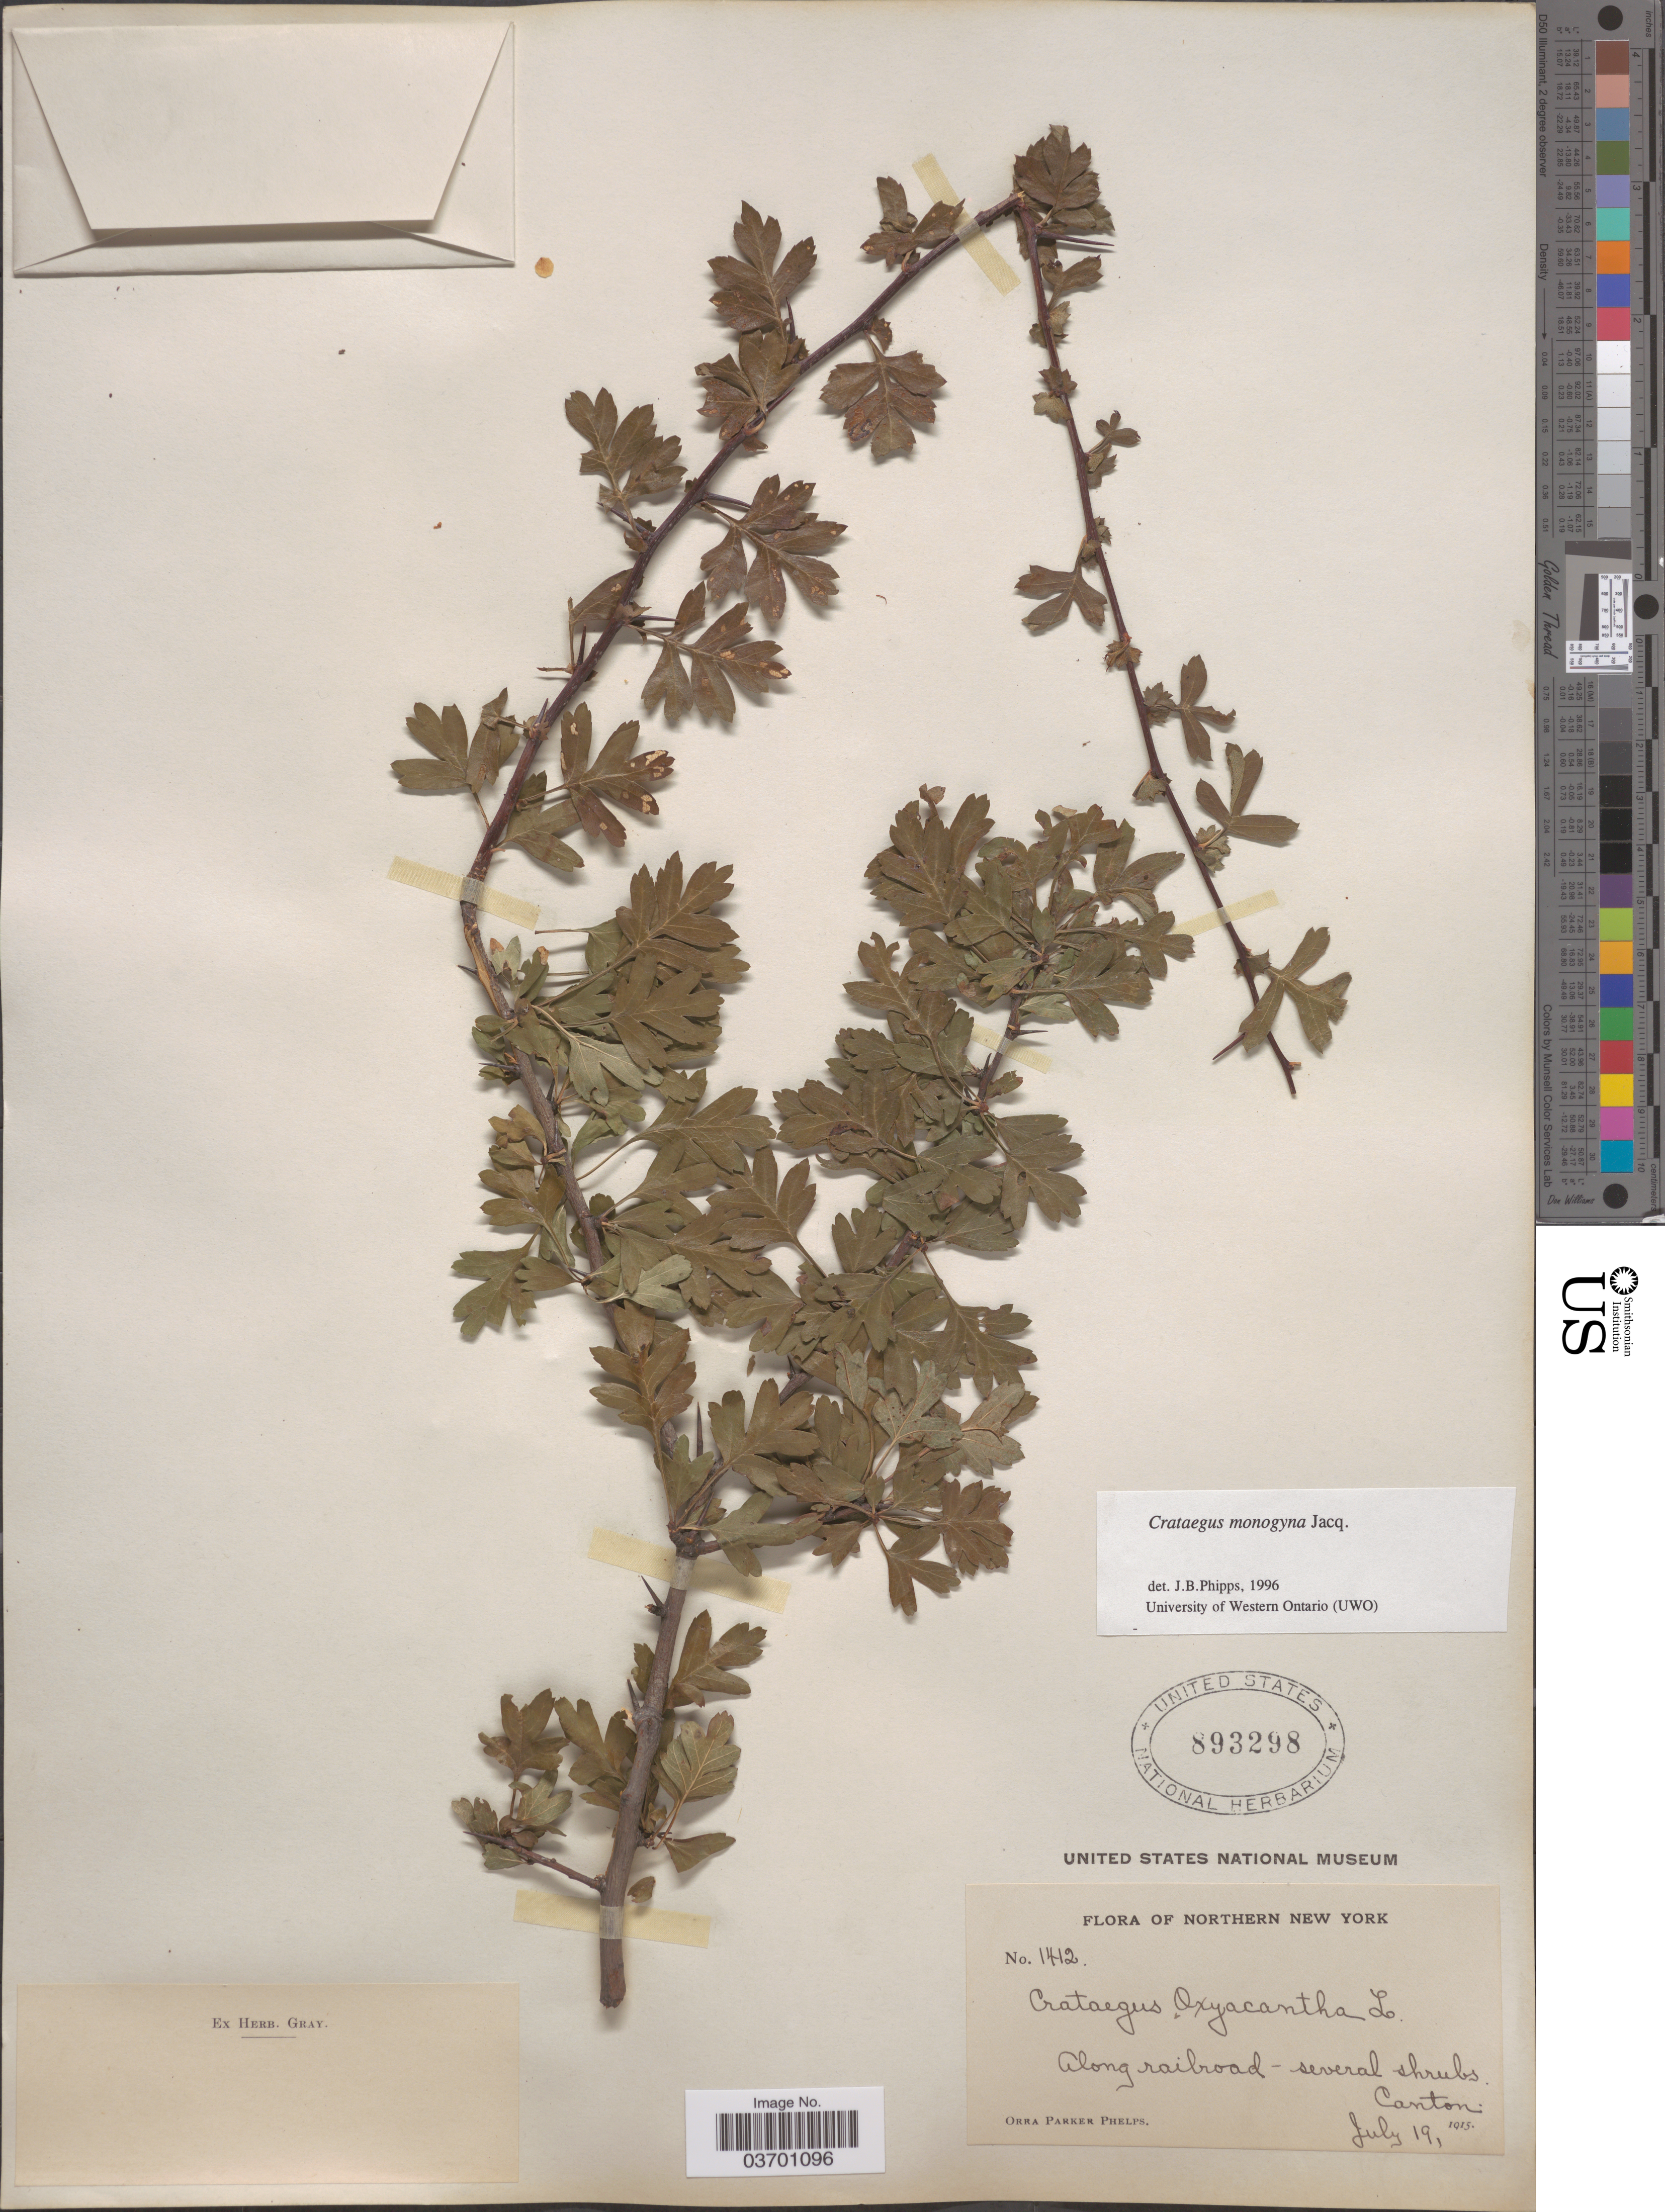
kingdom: Plantae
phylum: Tracheophyta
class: Magnoliopsida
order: Rosales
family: Rosaceae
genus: Crataegus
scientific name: Crataegus monogyna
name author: Lindin.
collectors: O. P. Phelps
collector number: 1412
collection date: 1915-07-19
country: United States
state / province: New York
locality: Northern New York. Along railroad. Canton.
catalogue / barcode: US 893298